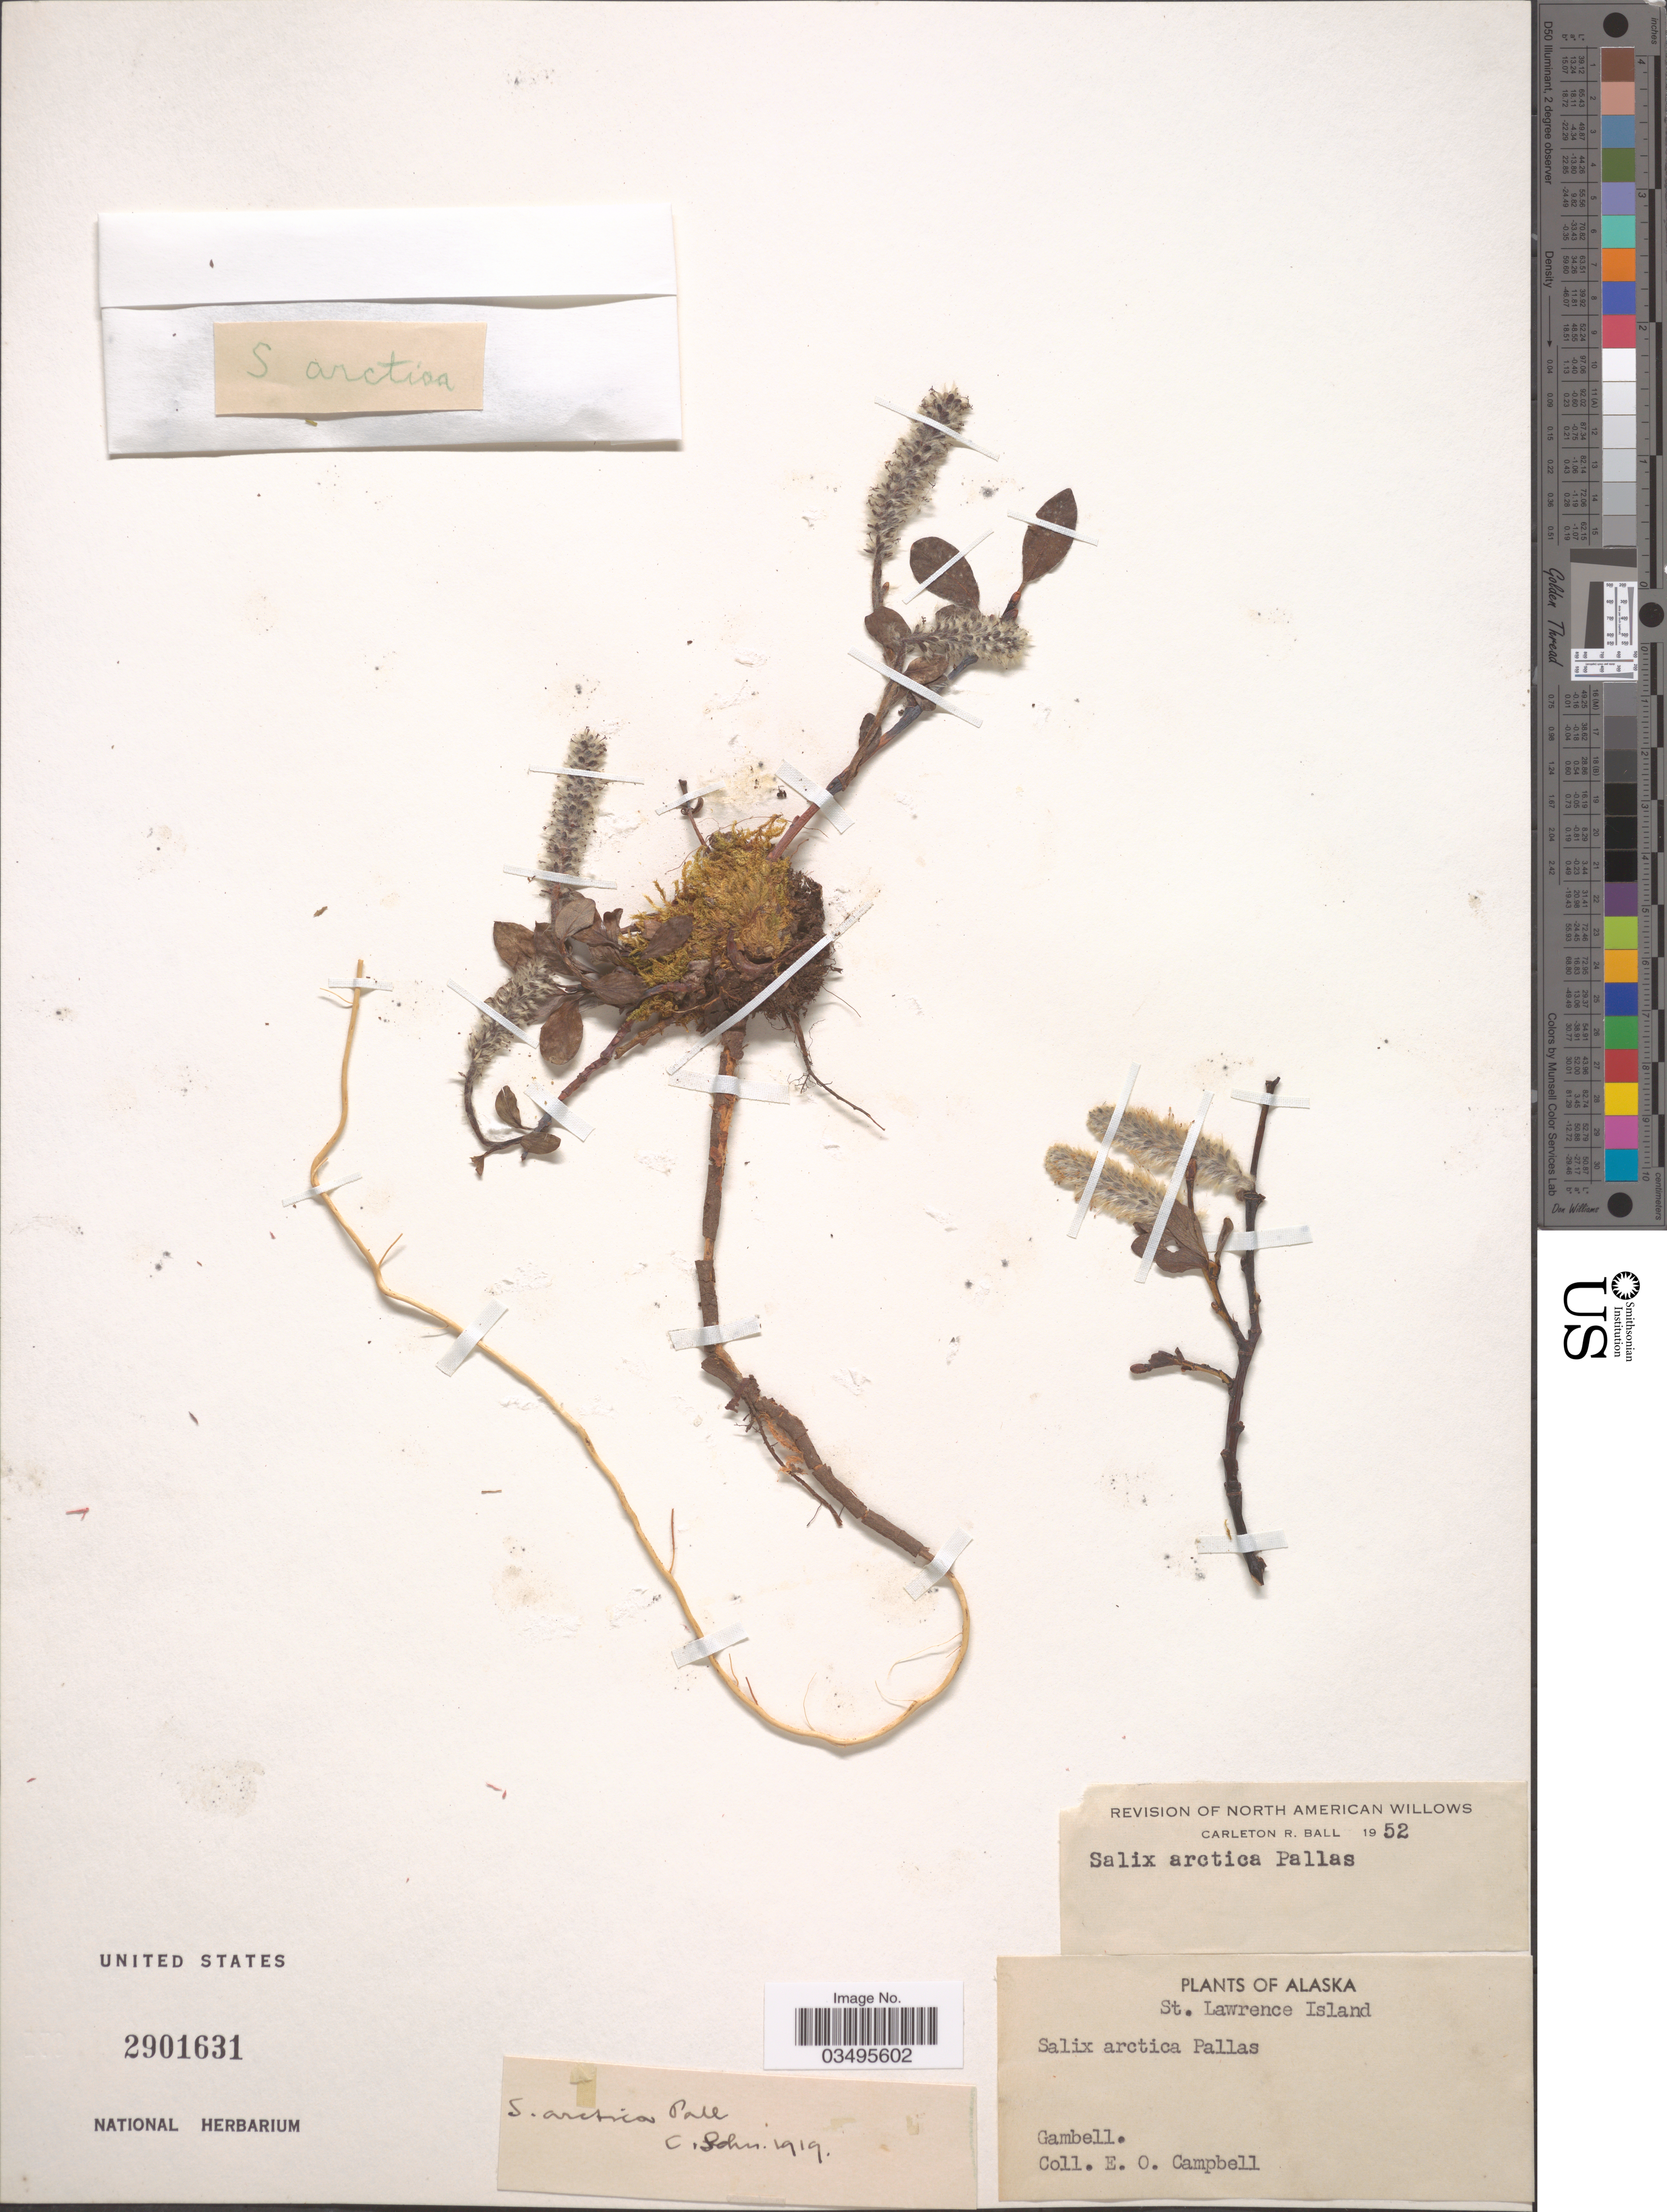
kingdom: Plantae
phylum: Tracheophyta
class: Magnoliopsida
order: Malpighiales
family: Salicaceae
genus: Salix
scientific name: Salix arctica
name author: Pall.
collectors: E. Campbell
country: United States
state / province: Alaska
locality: St. Lawrence Island. Gambell.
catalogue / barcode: US 2901631